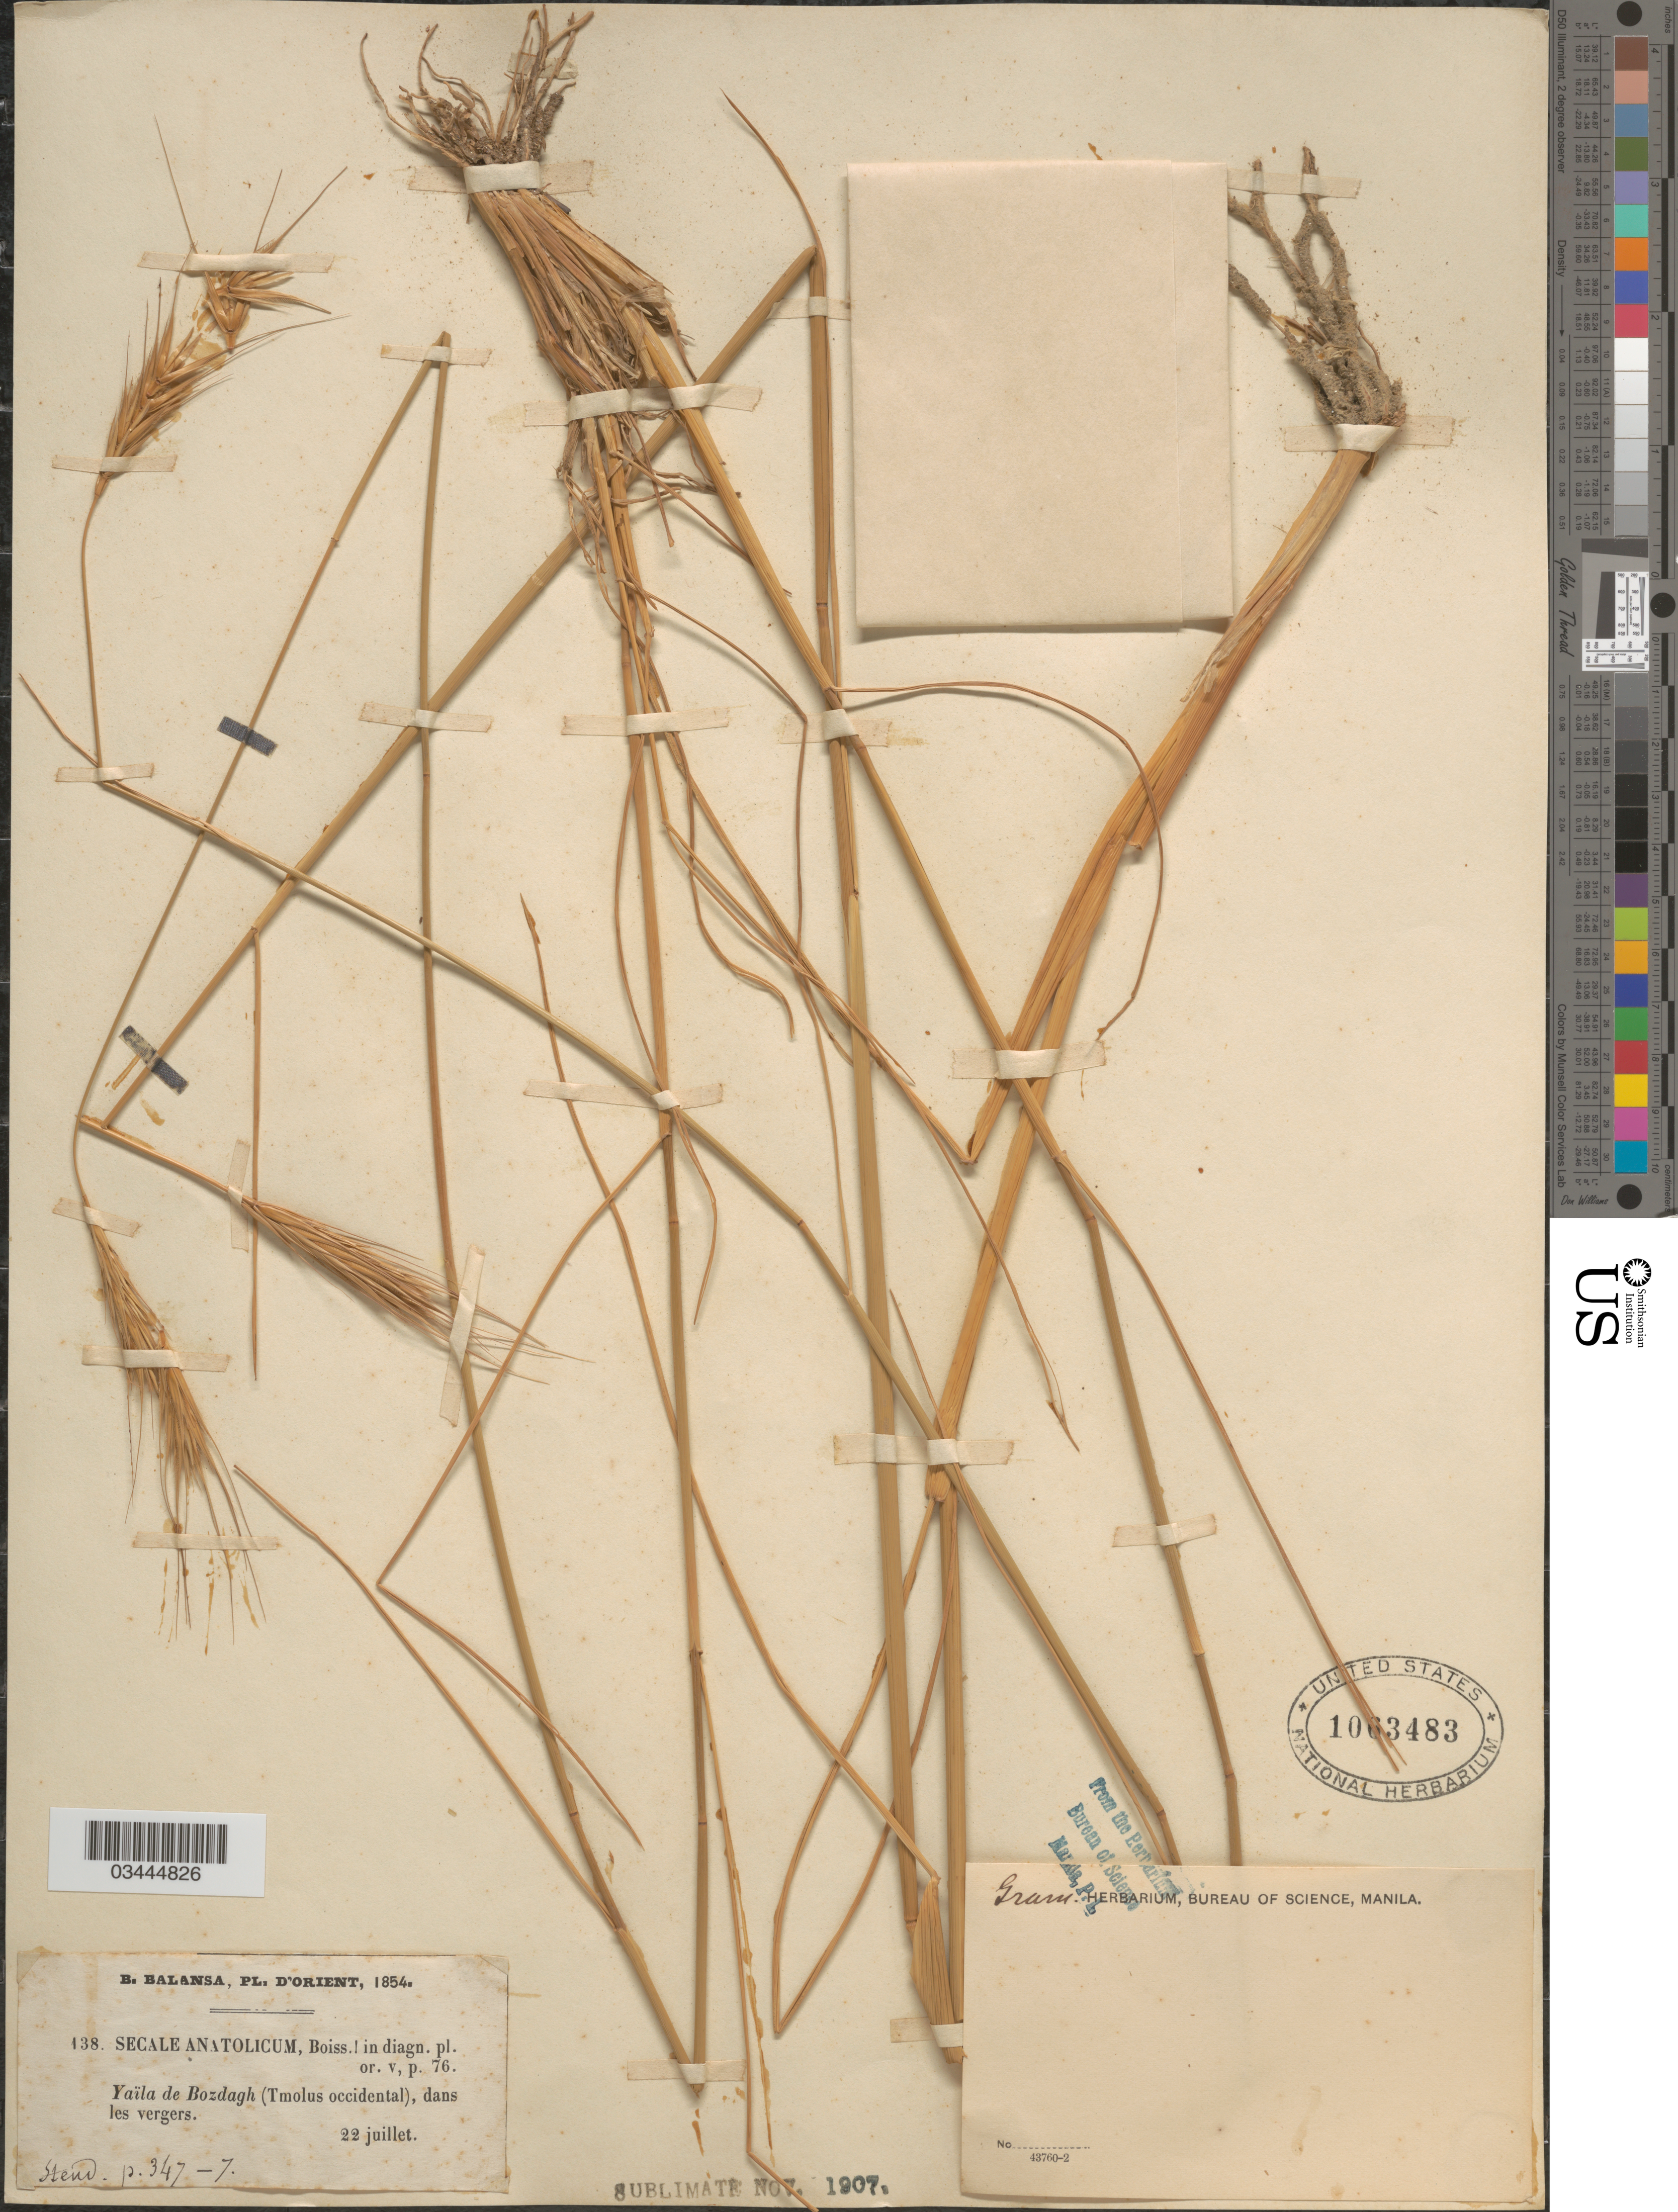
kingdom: Plantae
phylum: Tracheophyta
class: Liliopsida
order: Poales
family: Poaceae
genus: Secale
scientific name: Secale anatolicum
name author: Boiss.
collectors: B. Balansa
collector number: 138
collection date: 1854-07-22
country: Turkey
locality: Orient. Yaïla de Bozdagh (Tmolus occidental), dans les vergers.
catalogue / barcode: US 1063483